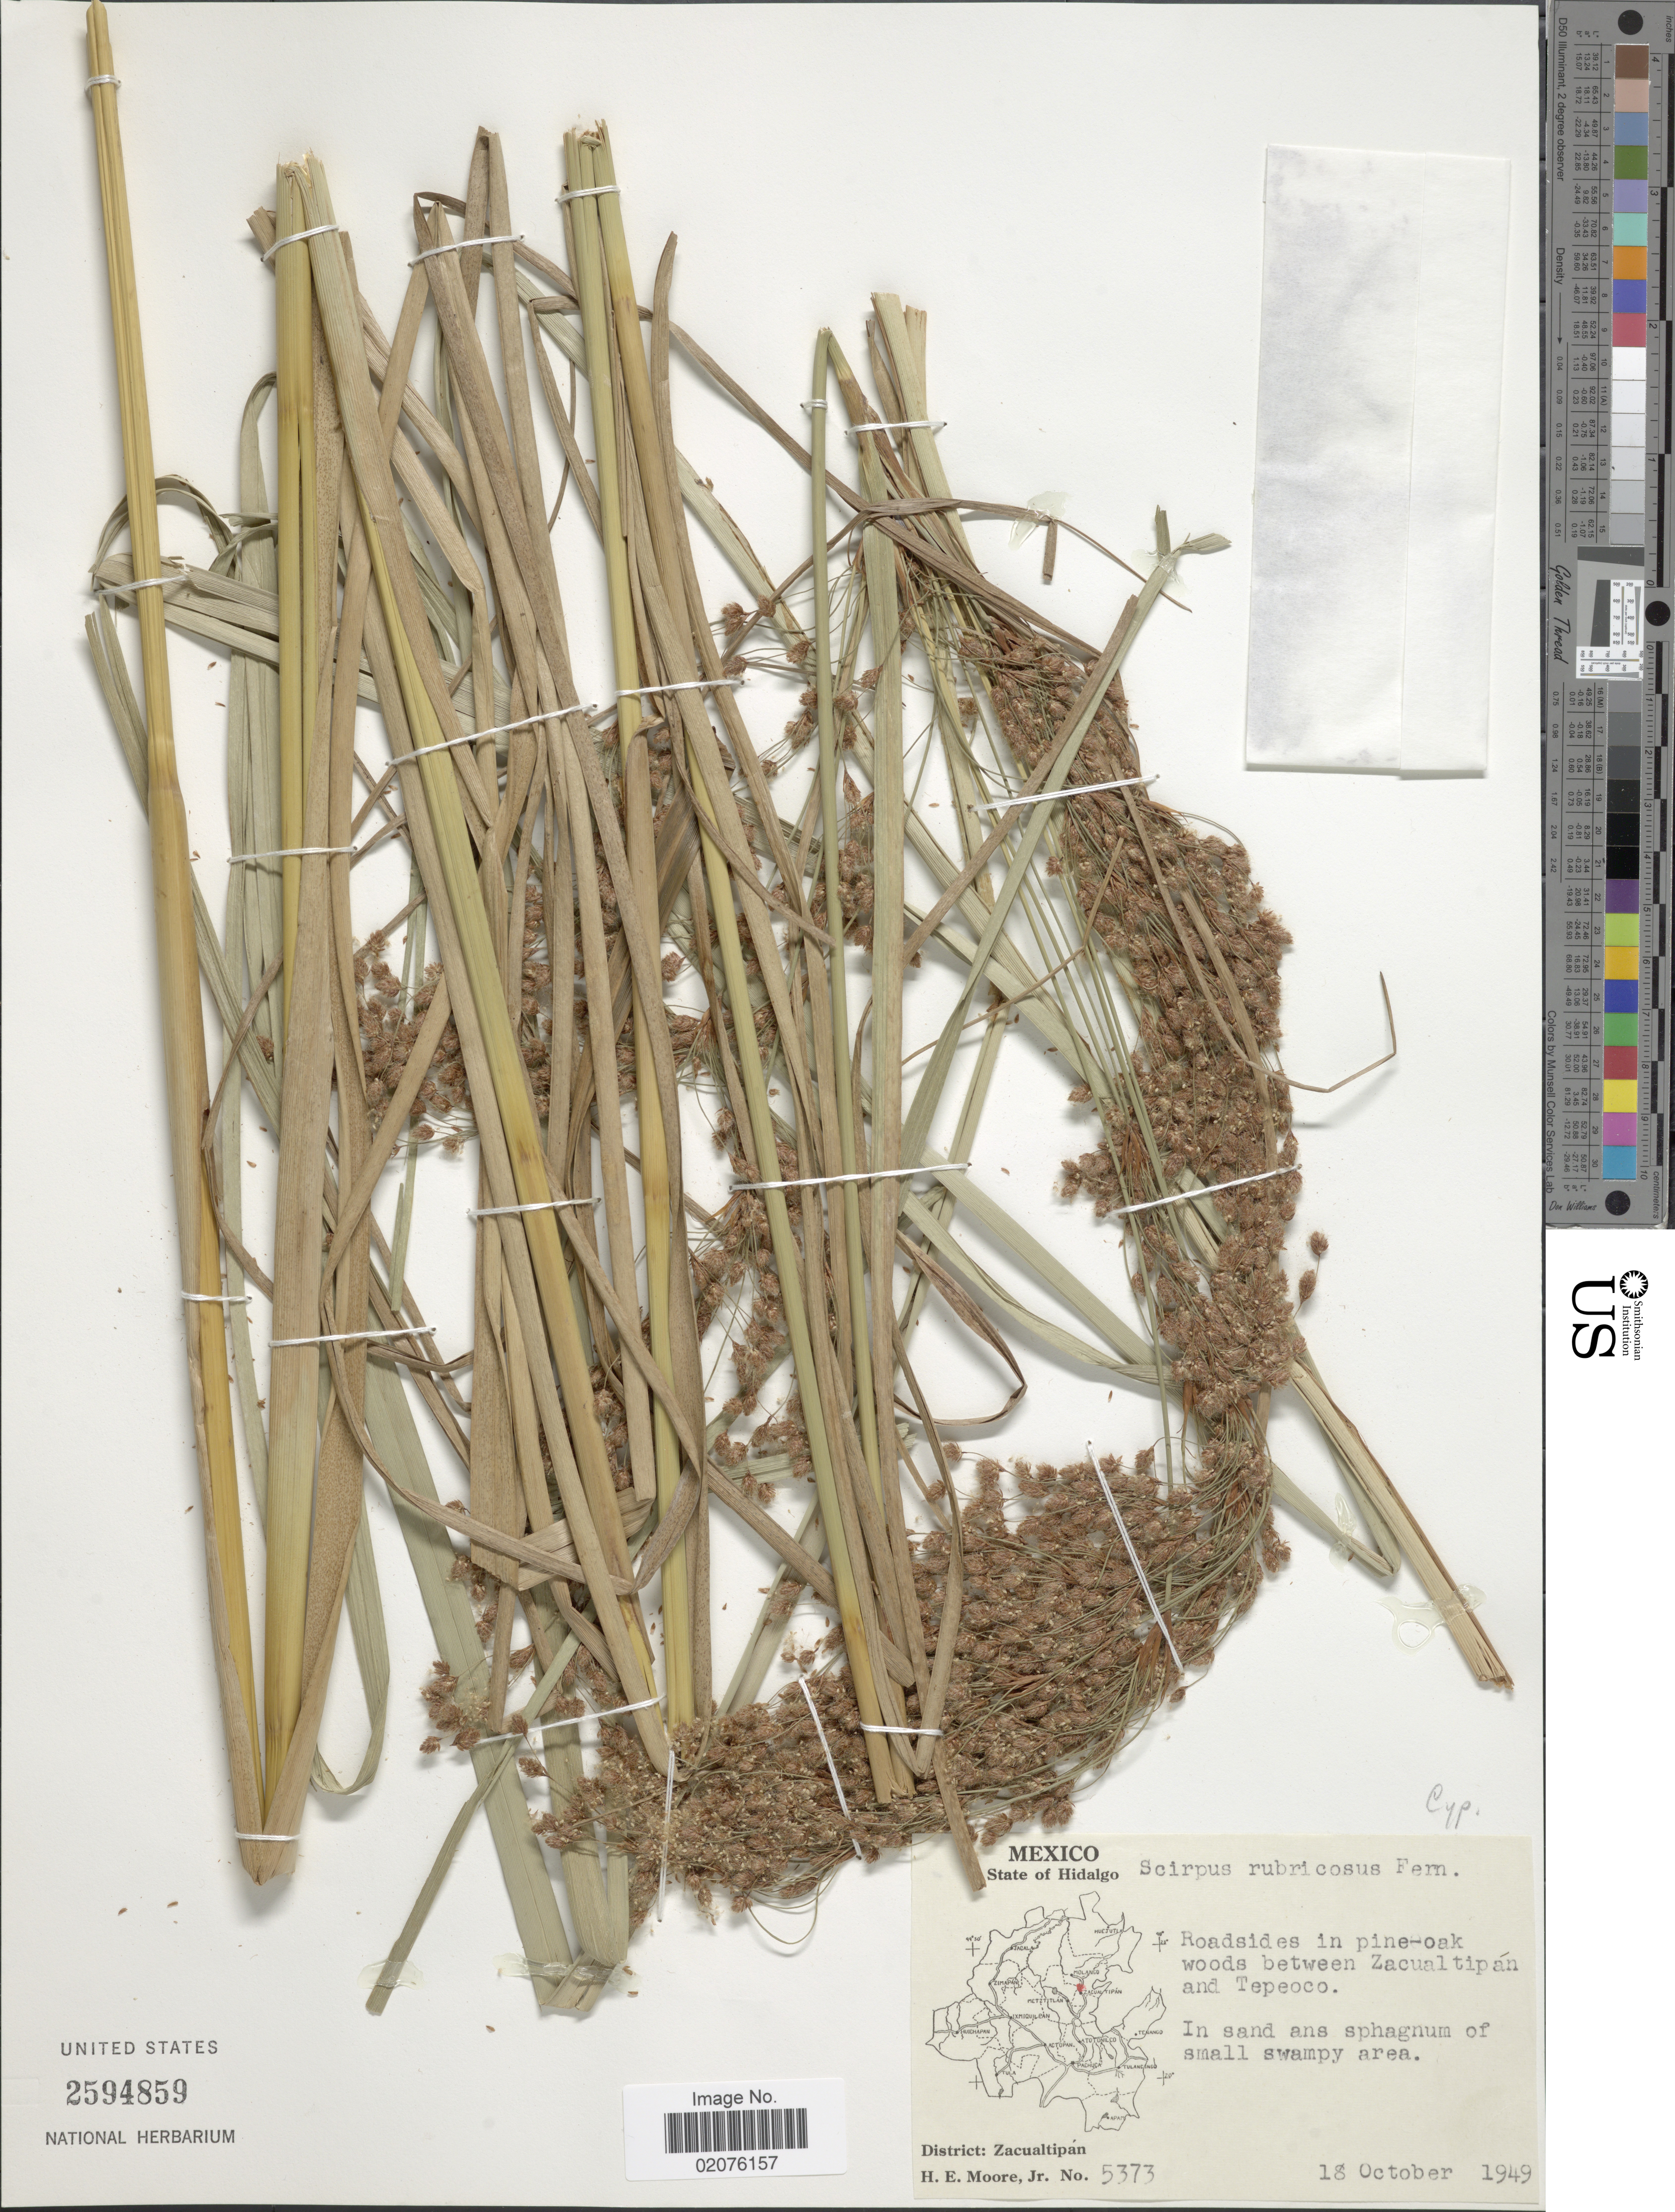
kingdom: Plantae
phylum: Tracheophyta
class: Liliopsida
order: Poales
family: Cyperaceae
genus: Scirpus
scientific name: Scirpus rubricosus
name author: Fernald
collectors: H. Moore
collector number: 5373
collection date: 1949-10-18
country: Mexico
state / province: Hidalgo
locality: Woods between Zacualtipan and Tepeoco, District: Zacualtipan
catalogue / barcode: US 2594859